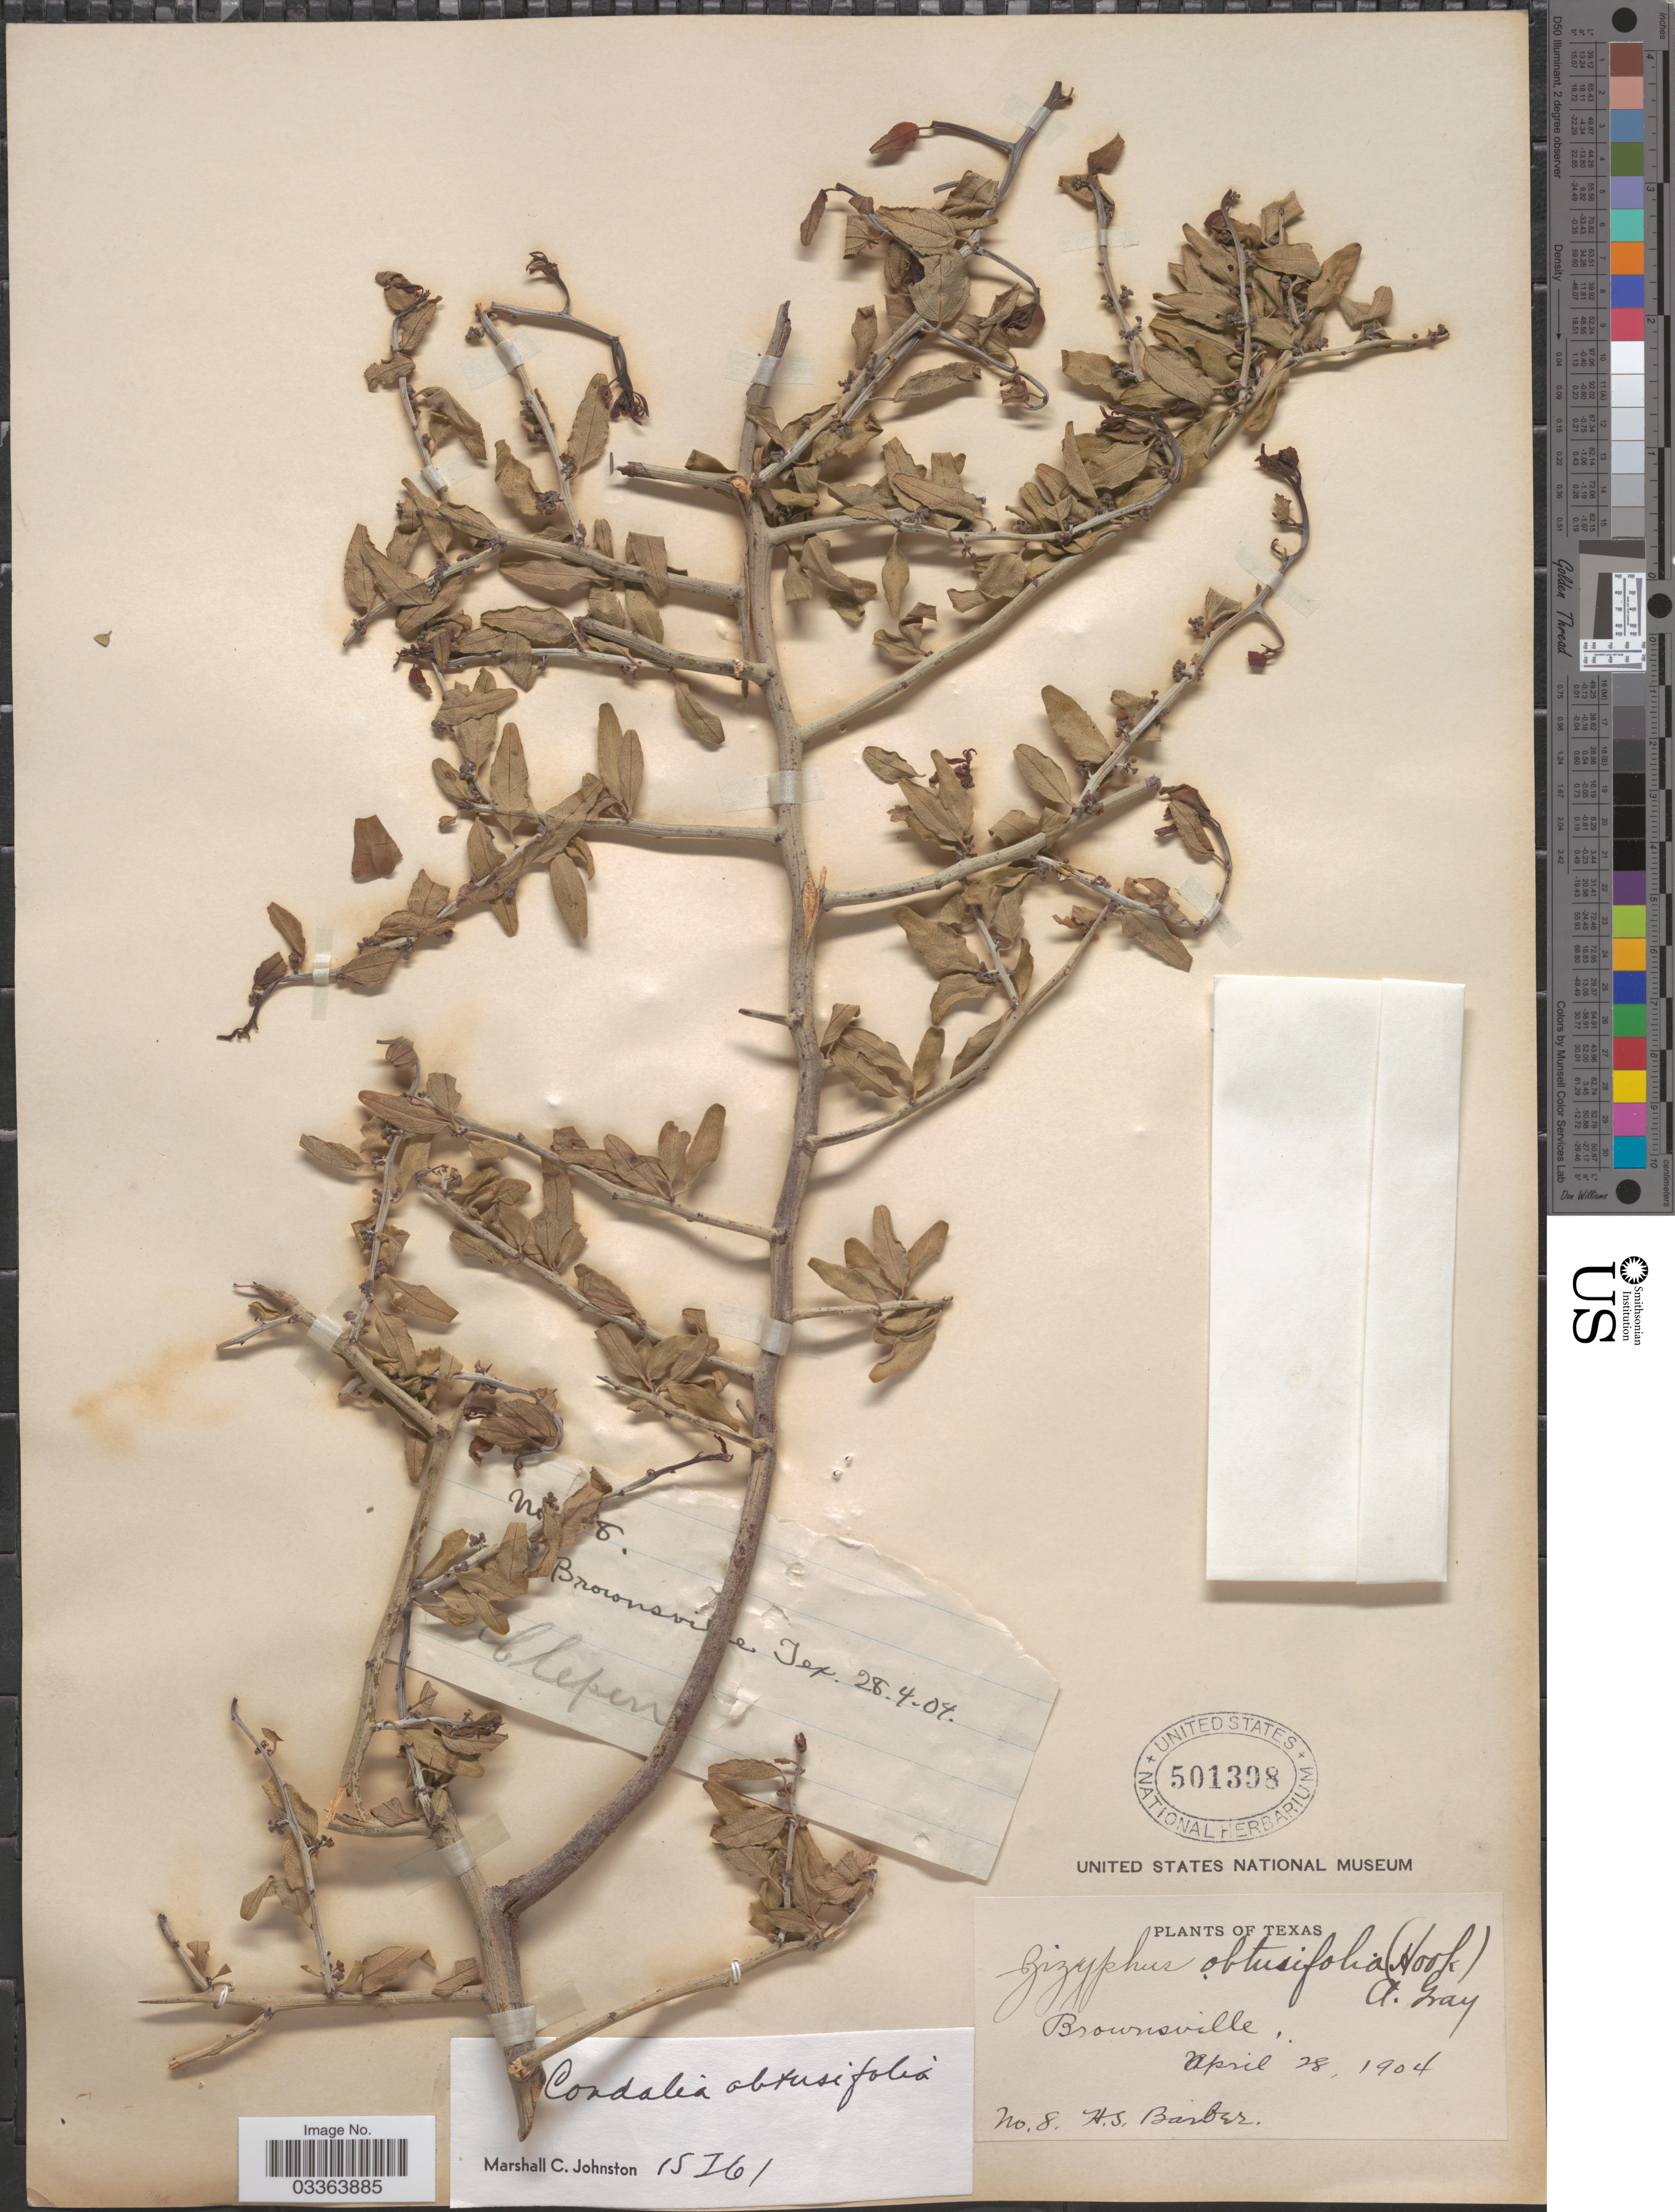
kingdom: Plantae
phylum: Tracheophyta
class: Magnoliopsida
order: Rosales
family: Rhamnaceae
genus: Sarcomphalus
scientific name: Sarcomphalus obtusifolius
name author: (Hook. ex Torr. & A. Gray) Hauenschild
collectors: H. Barber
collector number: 8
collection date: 1904-04-28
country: United States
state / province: Texas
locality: Brownsville.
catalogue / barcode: US 501398